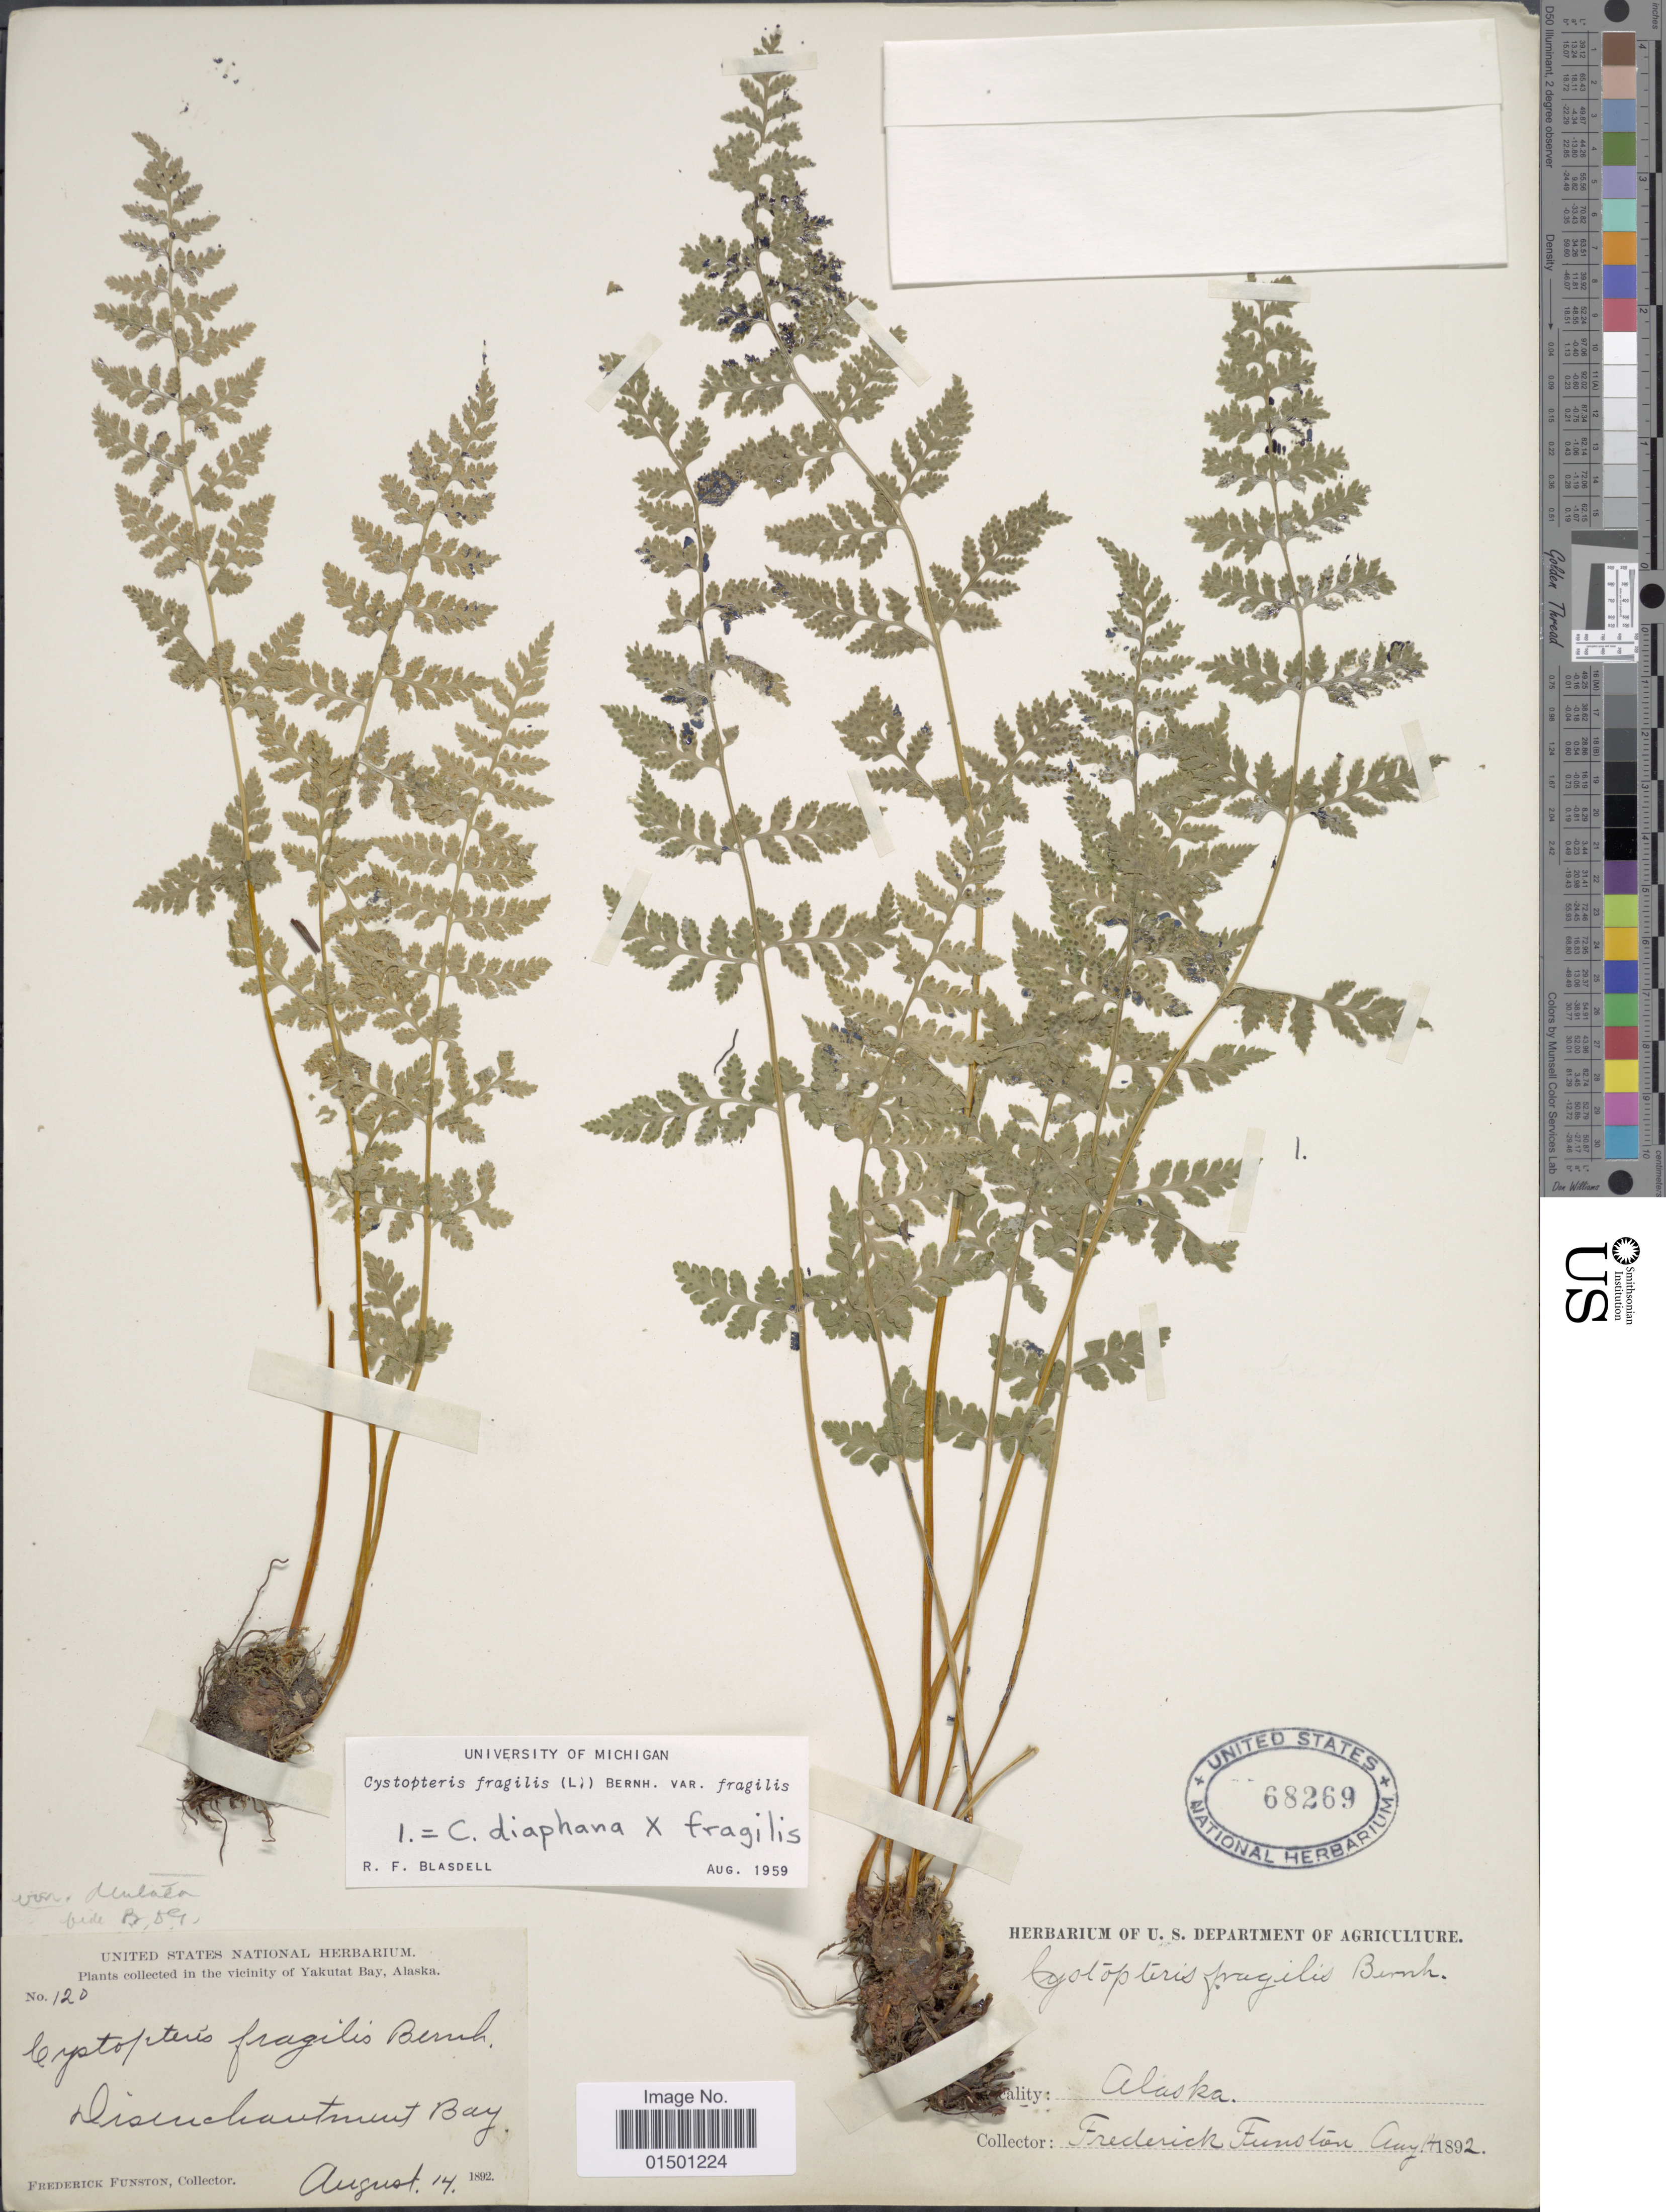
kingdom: Plantae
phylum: Tracheophyta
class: Polypodiopsida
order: Polypodiales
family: Cystopteridaceae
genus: Cystopteris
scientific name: Cystopteris diaphana x C. fragilis (L.) Bernh.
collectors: F. Funston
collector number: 120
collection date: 1892-08-14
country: United States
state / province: Alaska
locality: Vicinity of Yakutat Bay, Disenchantment Bay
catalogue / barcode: US 68269